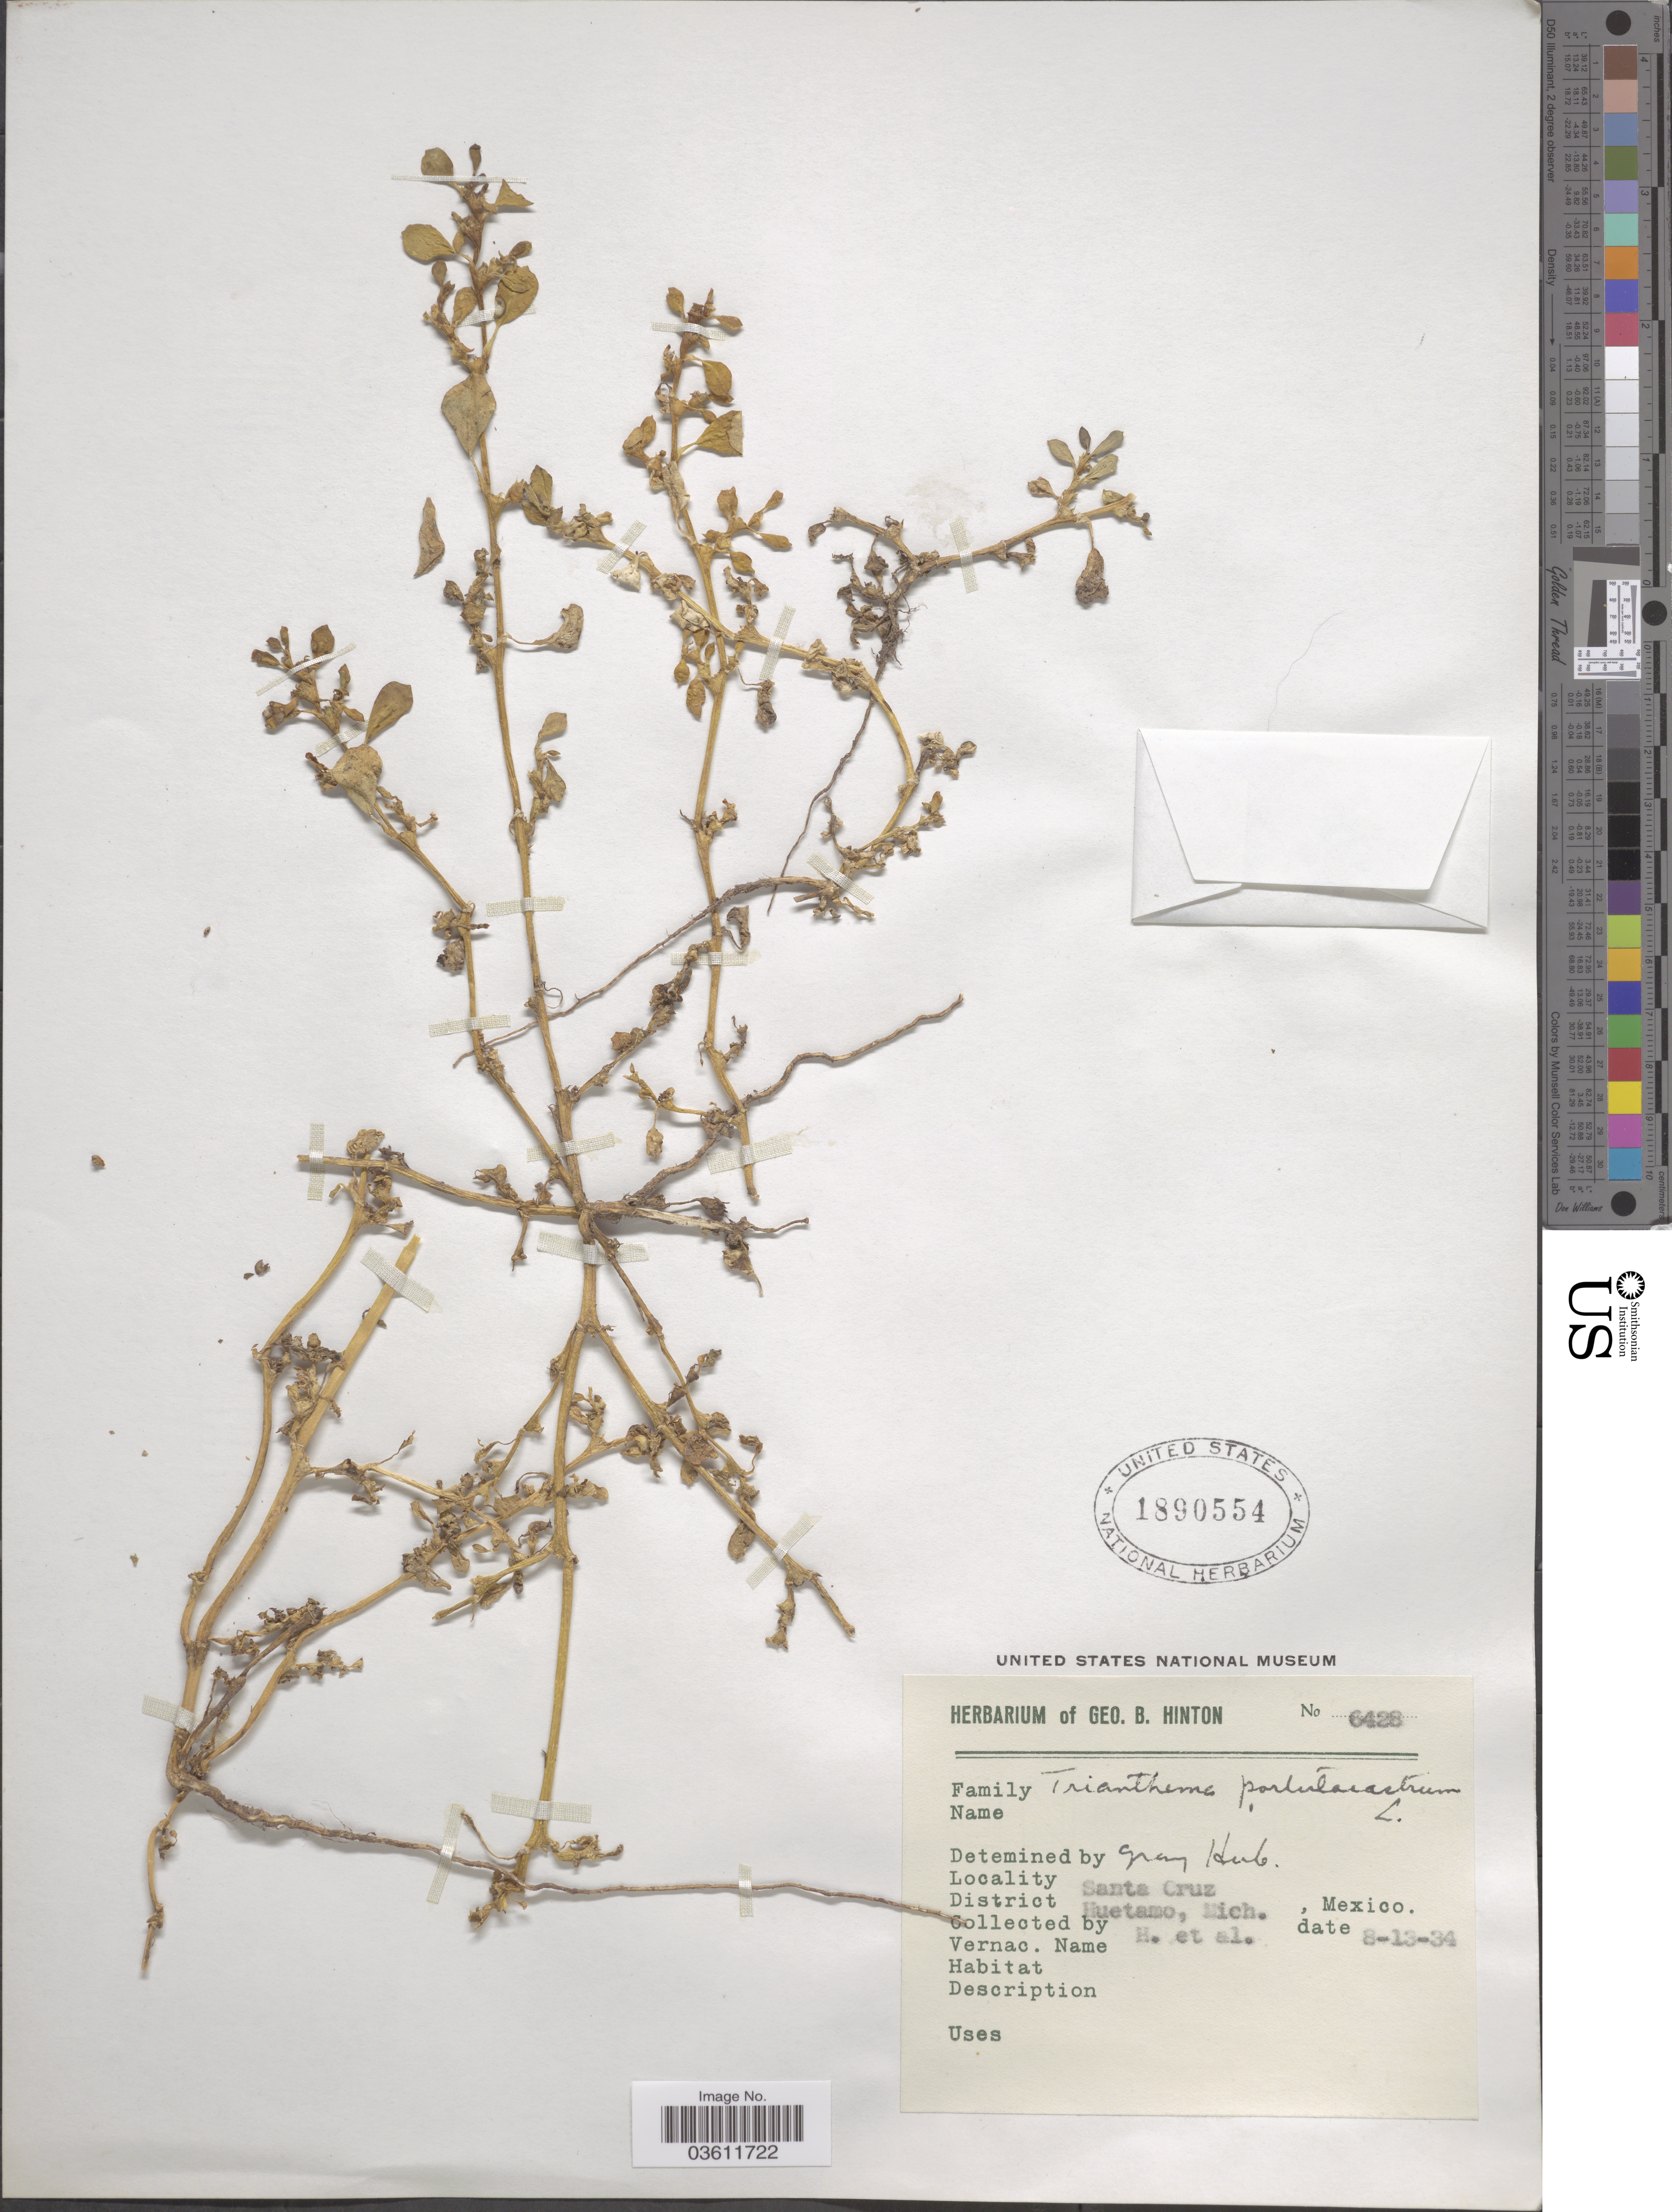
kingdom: Plantae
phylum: Tracheophyta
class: Magnoliopsida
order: Caryophyllales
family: Aizoaceae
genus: Trianthema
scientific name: Trianthema portulacastrum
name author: L.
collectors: G. B. Hinton & et al.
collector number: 6428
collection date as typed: Transcribed d/m/y: 13/8/34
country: Mexico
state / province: Michoacán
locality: Santa Cruz. District Huetamo.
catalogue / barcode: US 1890554